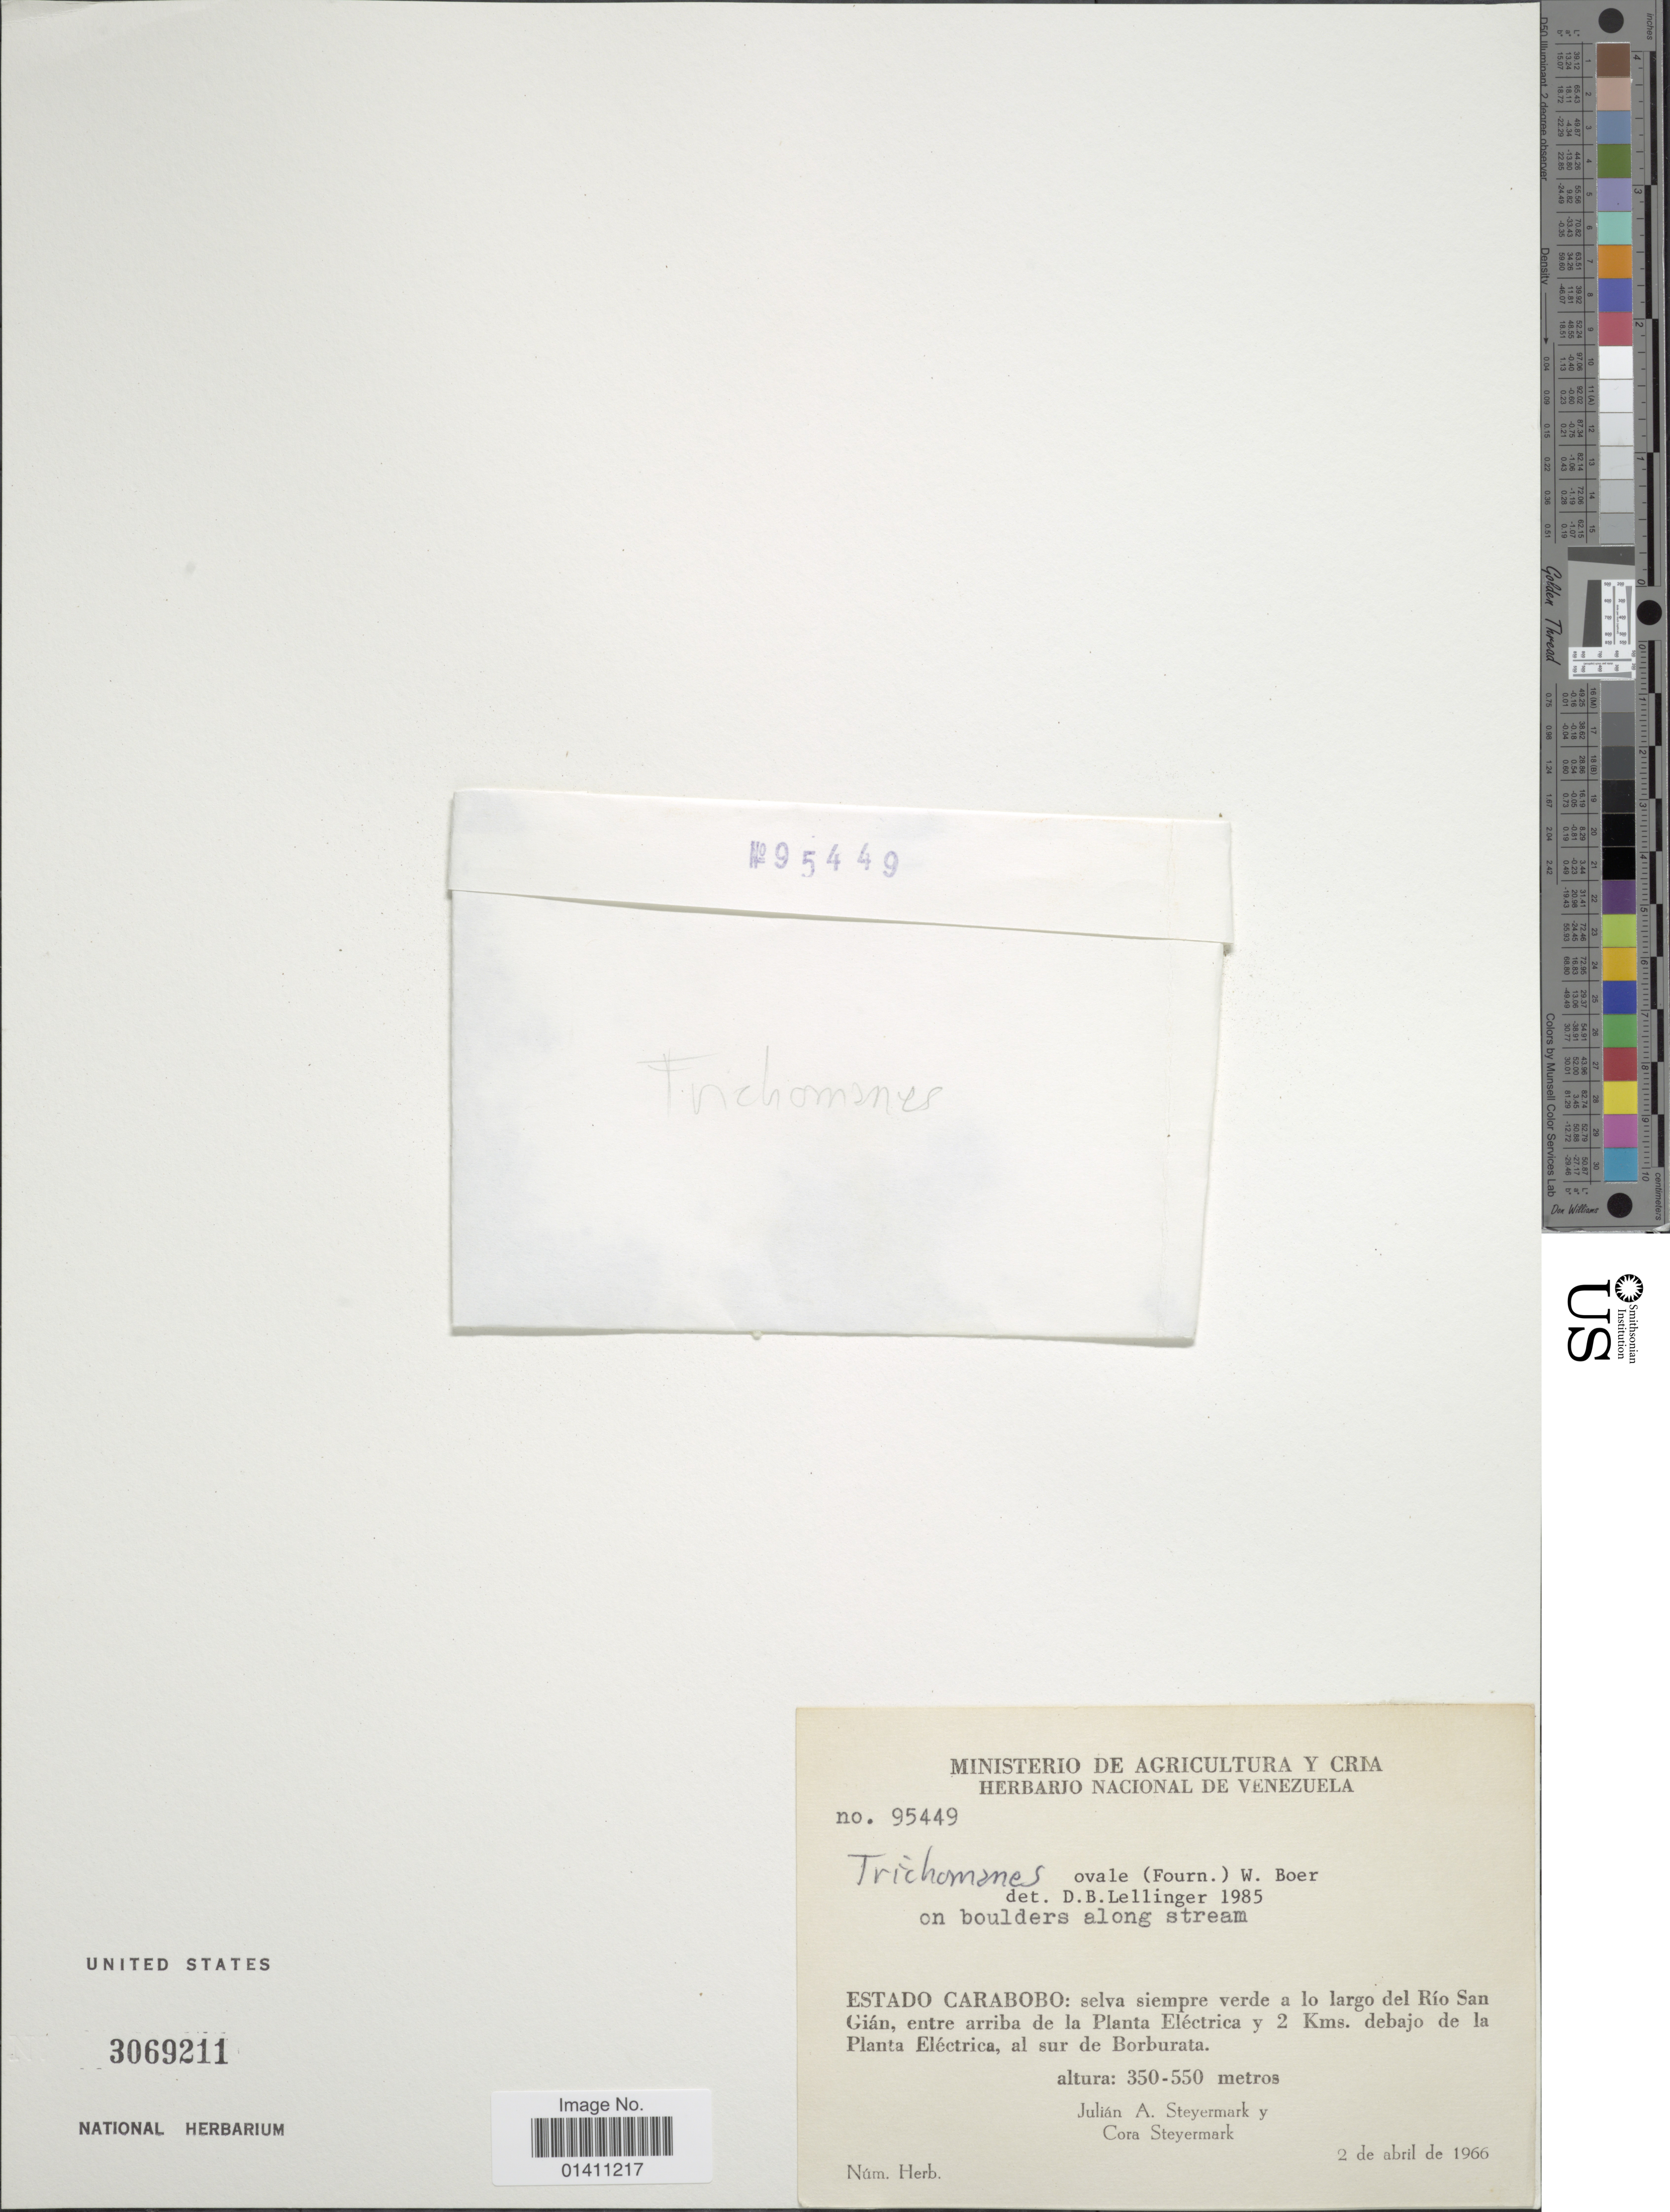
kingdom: Plantae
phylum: Tracheophyta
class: Polypodiopsida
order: Hymenophyllales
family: Hymenophyllaceae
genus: Didymoglossum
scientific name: Didymoglossum ovale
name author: E. Fourn.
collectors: J. Steyermark & C. Steyermark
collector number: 95449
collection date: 1966-04-02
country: Venezuela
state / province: Carabobo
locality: Selva siempre verde a lo largo del Rio San Gian, entre arriba de la Planta Electrica y 2 Kms. debajo de la Planta Electrica, al sur de Borburata.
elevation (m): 350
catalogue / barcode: US 3069211